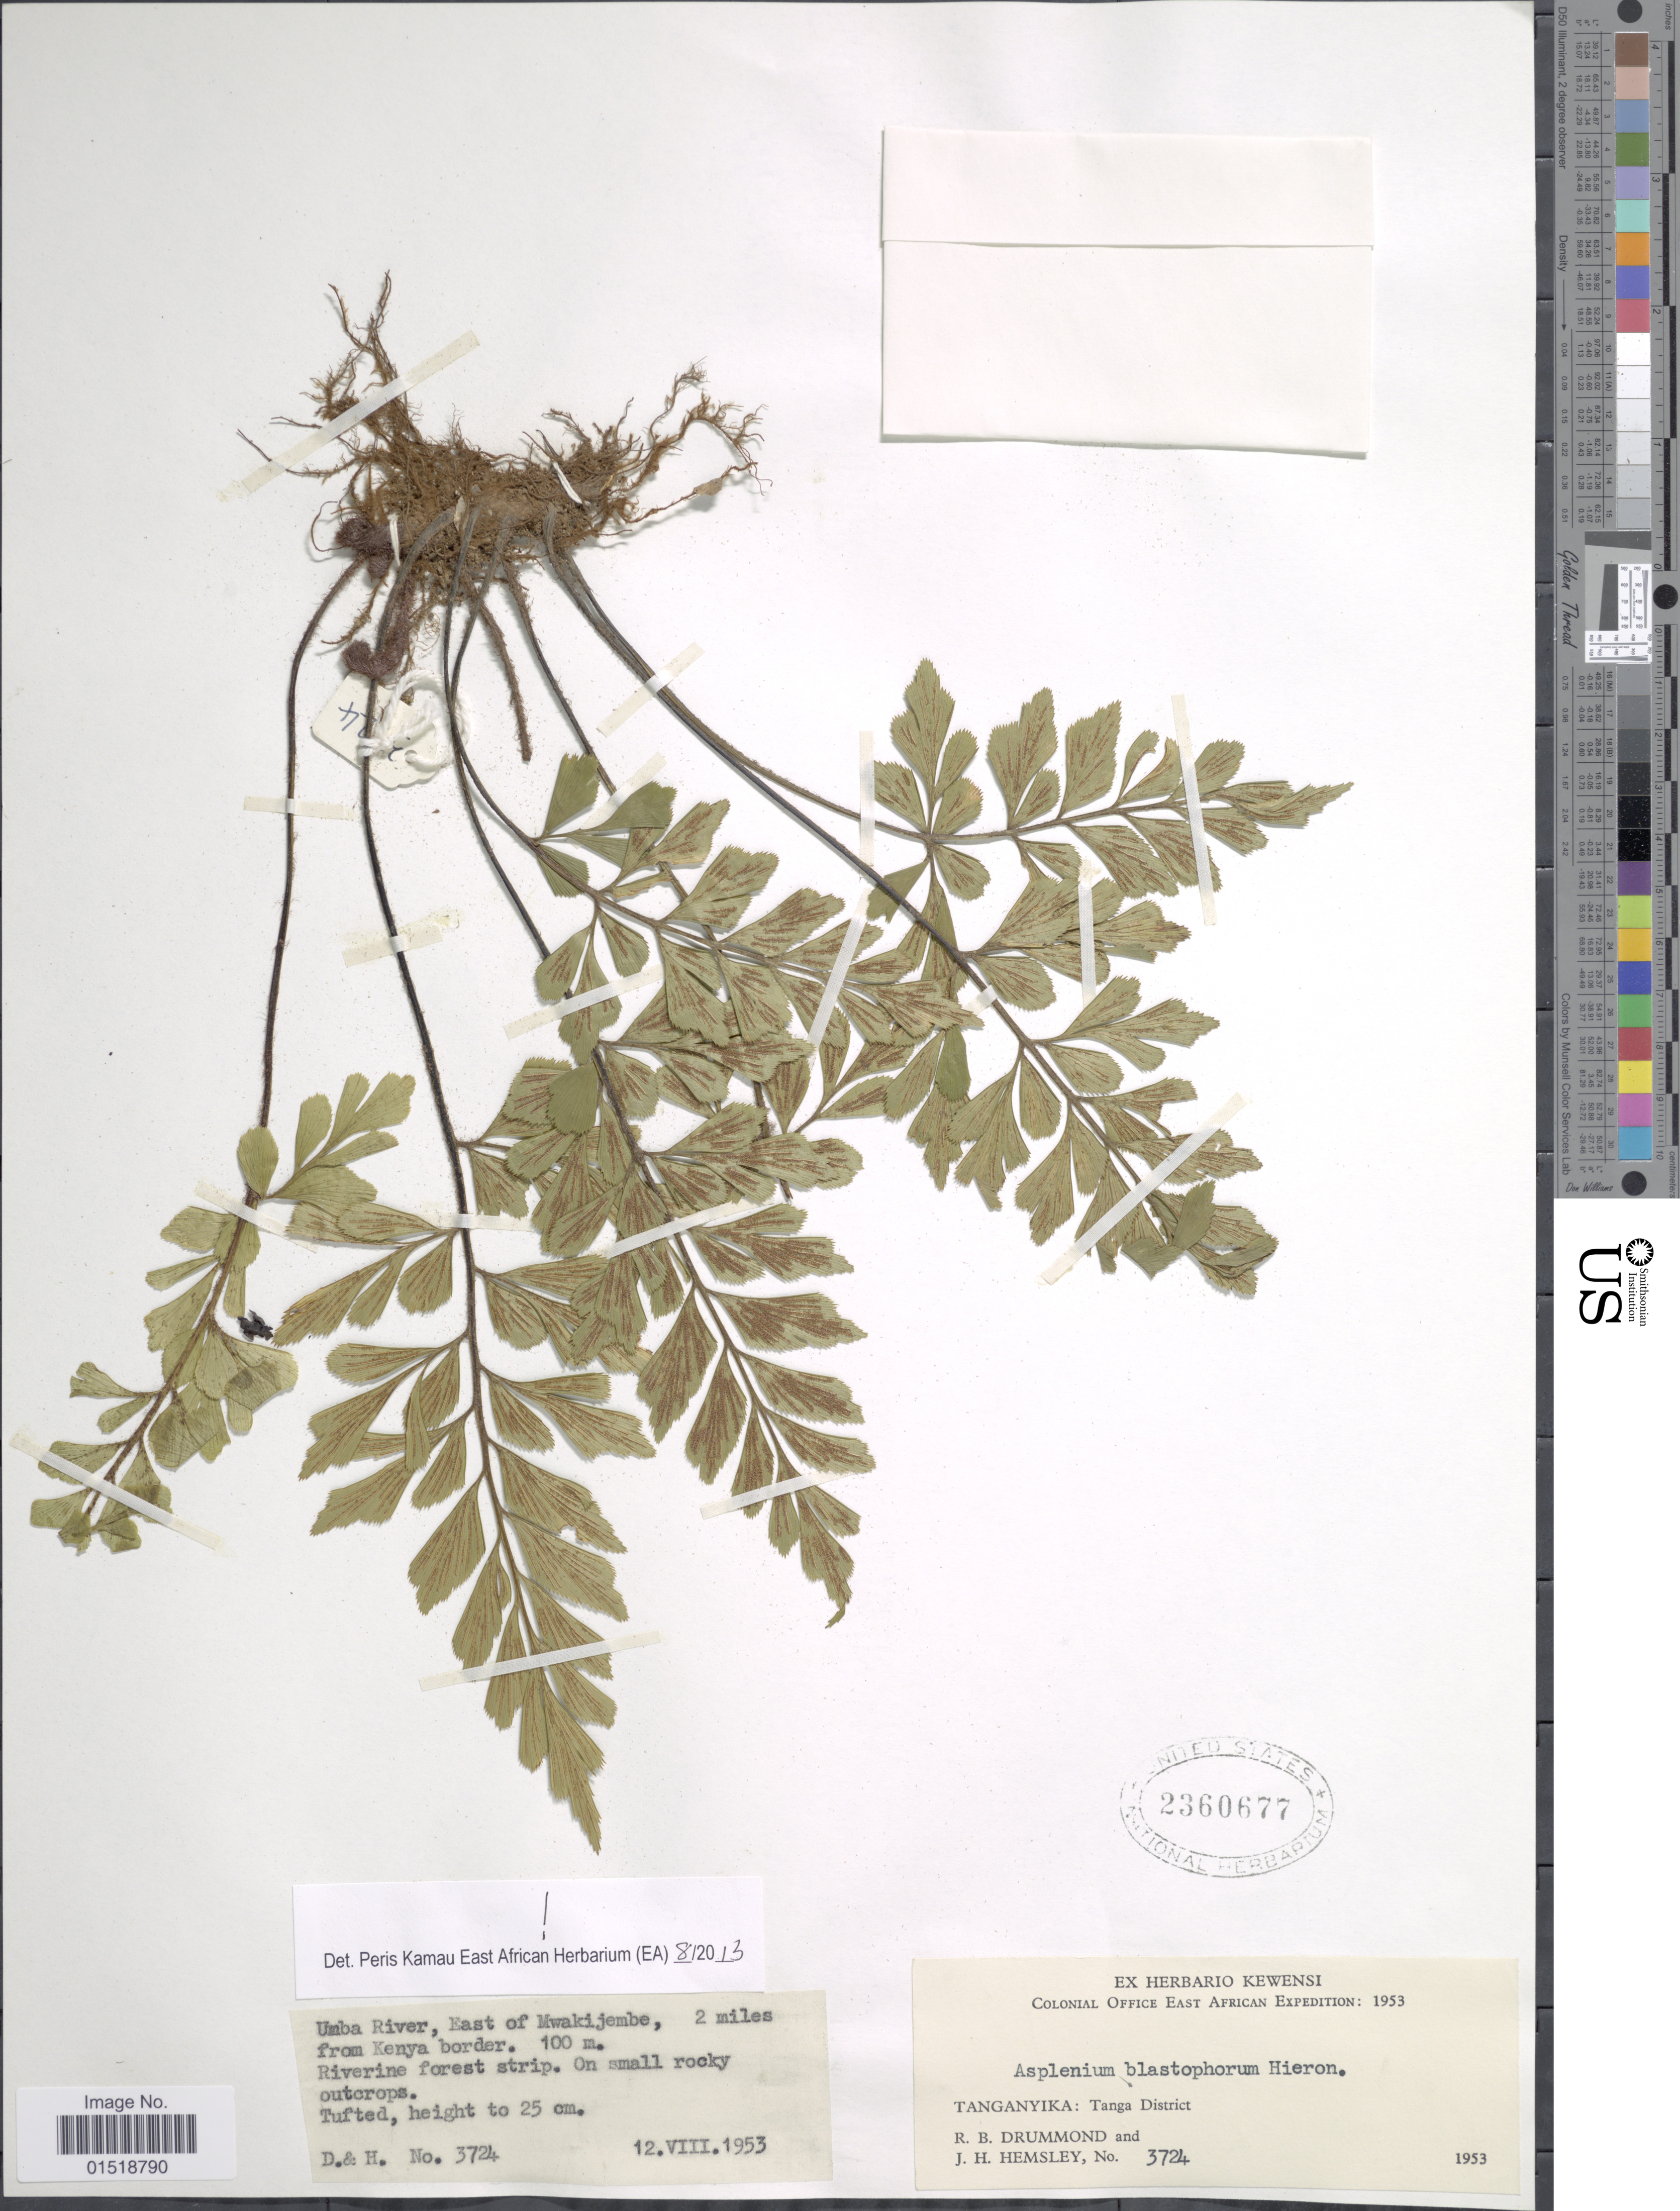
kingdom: Plantae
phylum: Tracheophyta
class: Polypodiopsida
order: Polypodiales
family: Aspleniaceae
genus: Asplenium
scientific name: Asplenium blastophorum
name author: Hieron.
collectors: R. Drummond & J. H. Hemsley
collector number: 3724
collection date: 1953-08-12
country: Tanzania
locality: Tanganyika: Tanga District. Umba River, East of Kwakijembe, 2 miles from Kenya border.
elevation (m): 100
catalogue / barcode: US 2360677